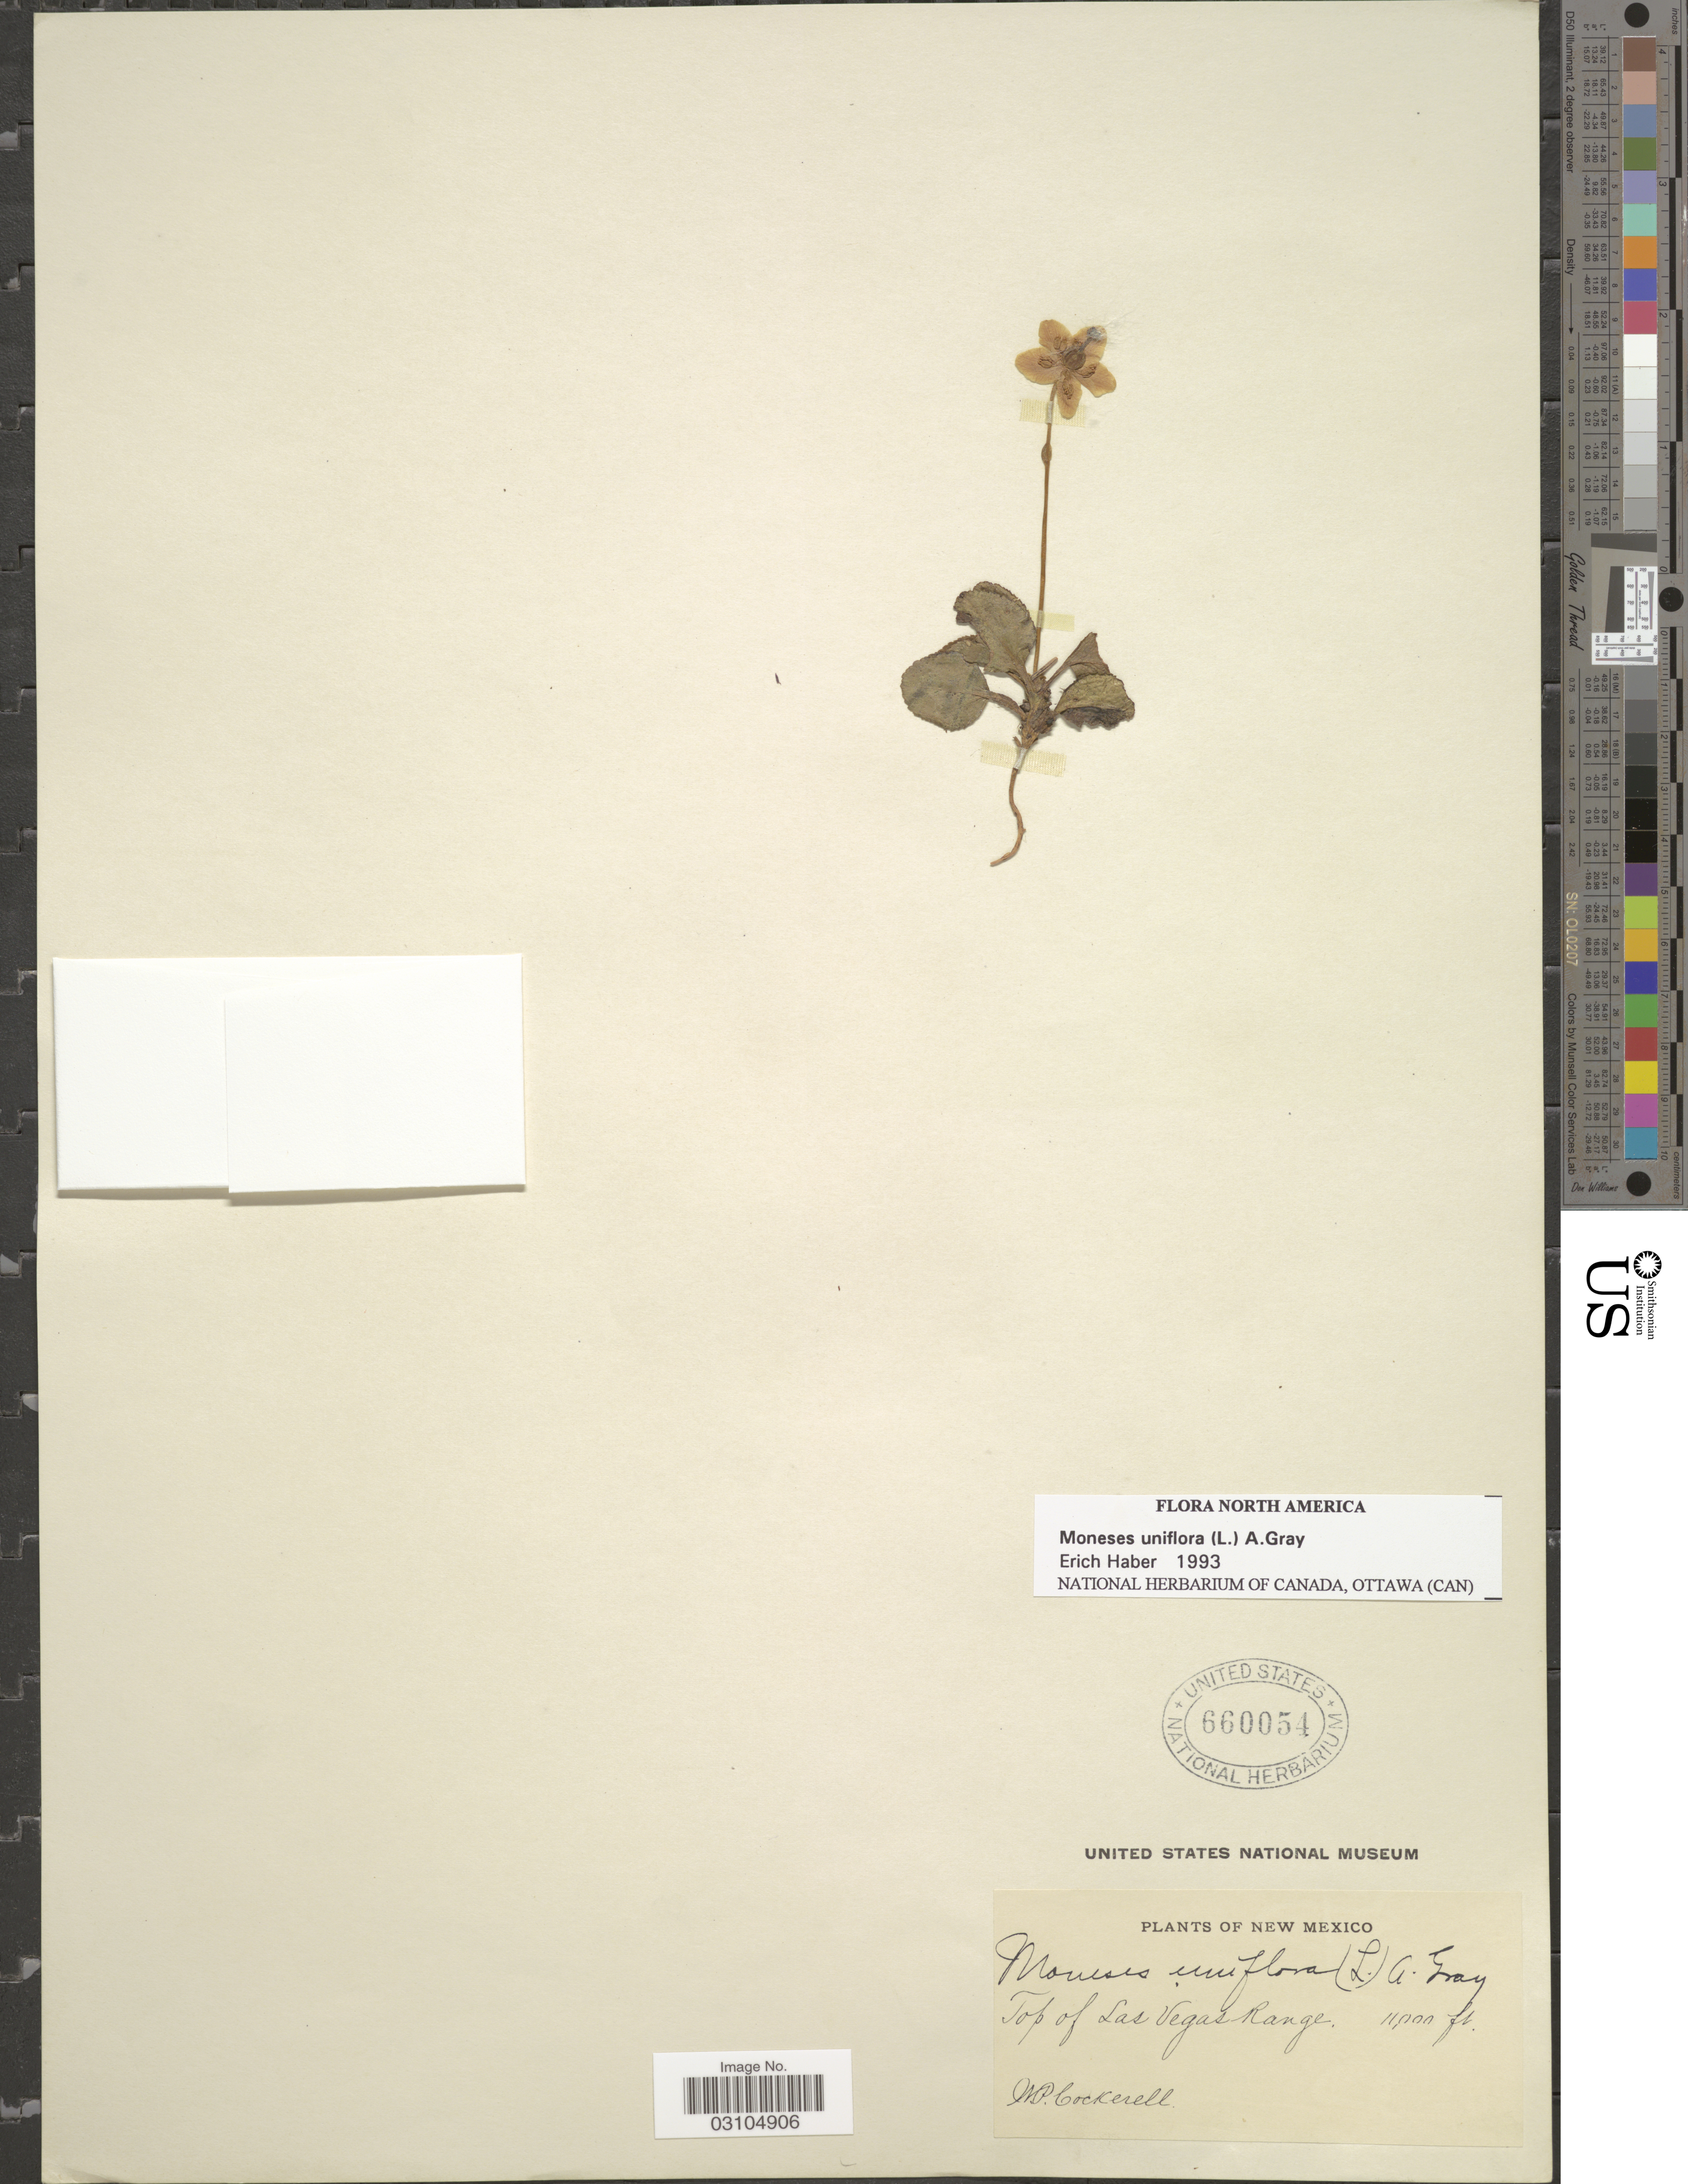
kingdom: Plantae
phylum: Tracheophyta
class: Magnoliopsida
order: Ericales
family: Ericaceae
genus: Moneses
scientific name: Moneses uniflora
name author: (L.) A. Gray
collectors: W. Cockerell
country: United States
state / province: New Mexico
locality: Top of Las Vegas Range.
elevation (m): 3353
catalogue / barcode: US 660054